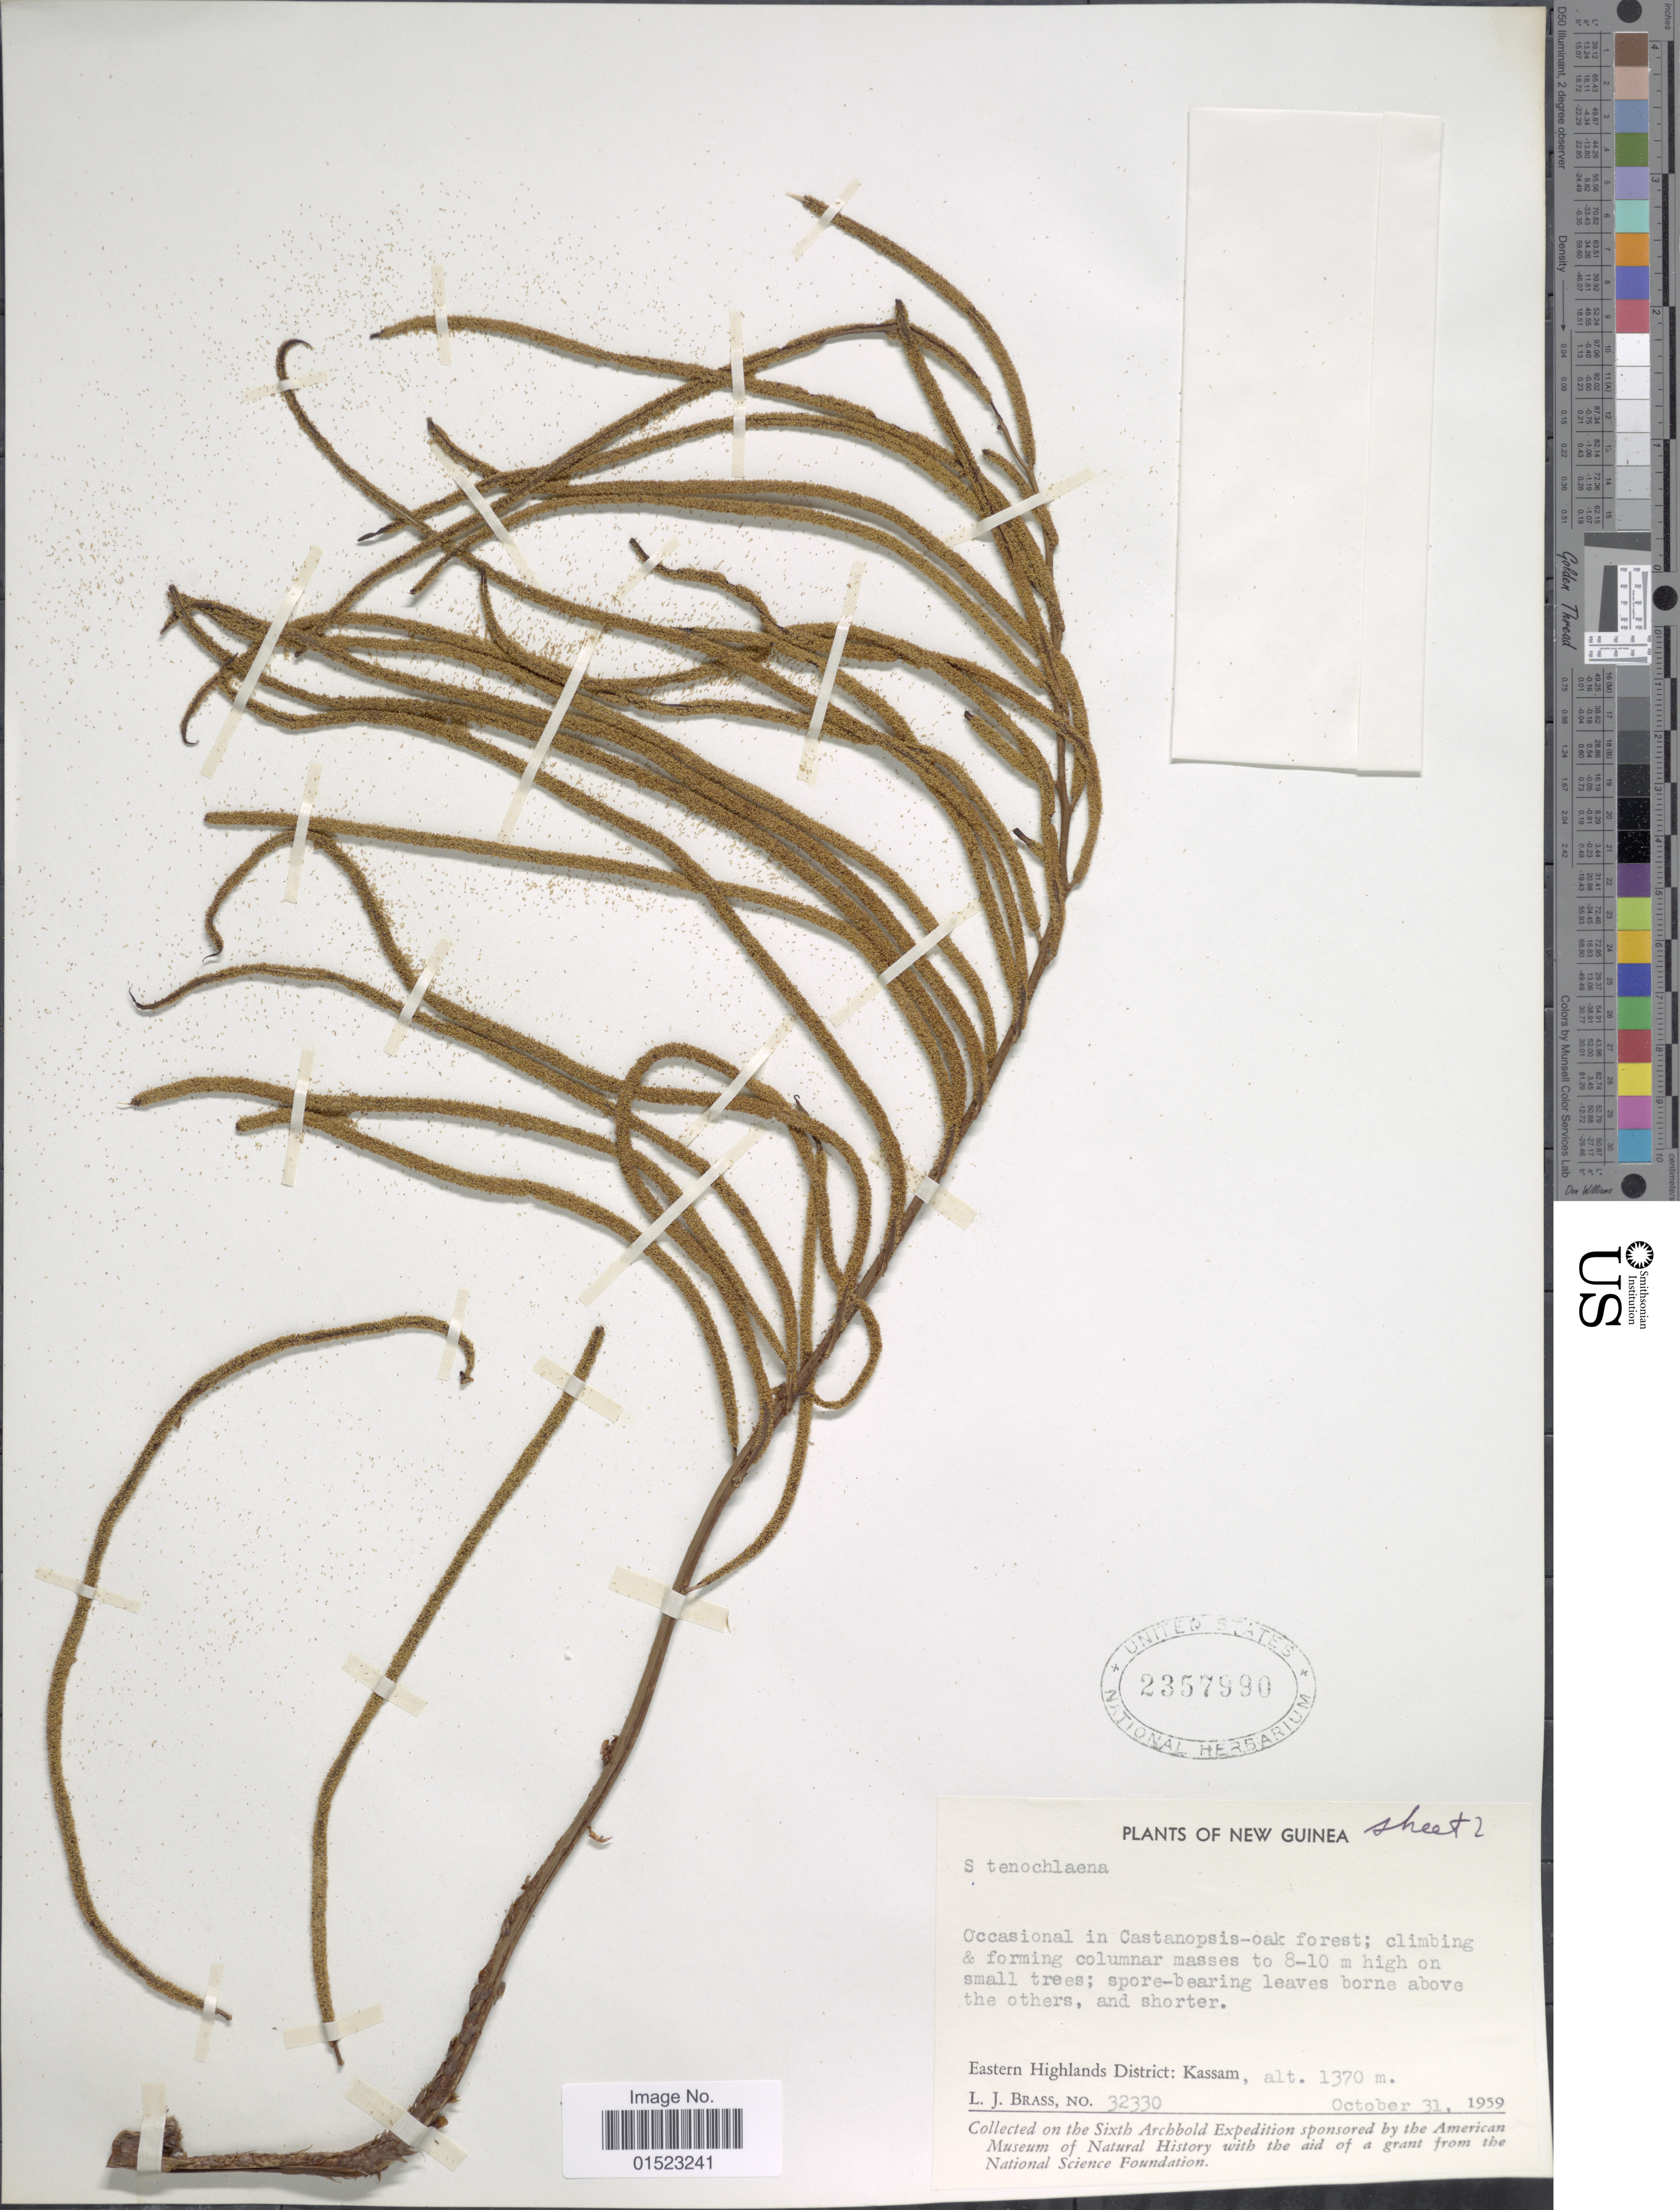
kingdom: Plantae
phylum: Tracheophyta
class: Polypodiopsida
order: Polypodiales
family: Blechnaceae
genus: Brainea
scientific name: Brainea sp.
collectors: L. J. Brass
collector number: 32330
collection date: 1959-10-31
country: Papua New Guinea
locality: Eastern Highland District, Kassam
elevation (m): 1370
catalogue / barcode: US 2357990